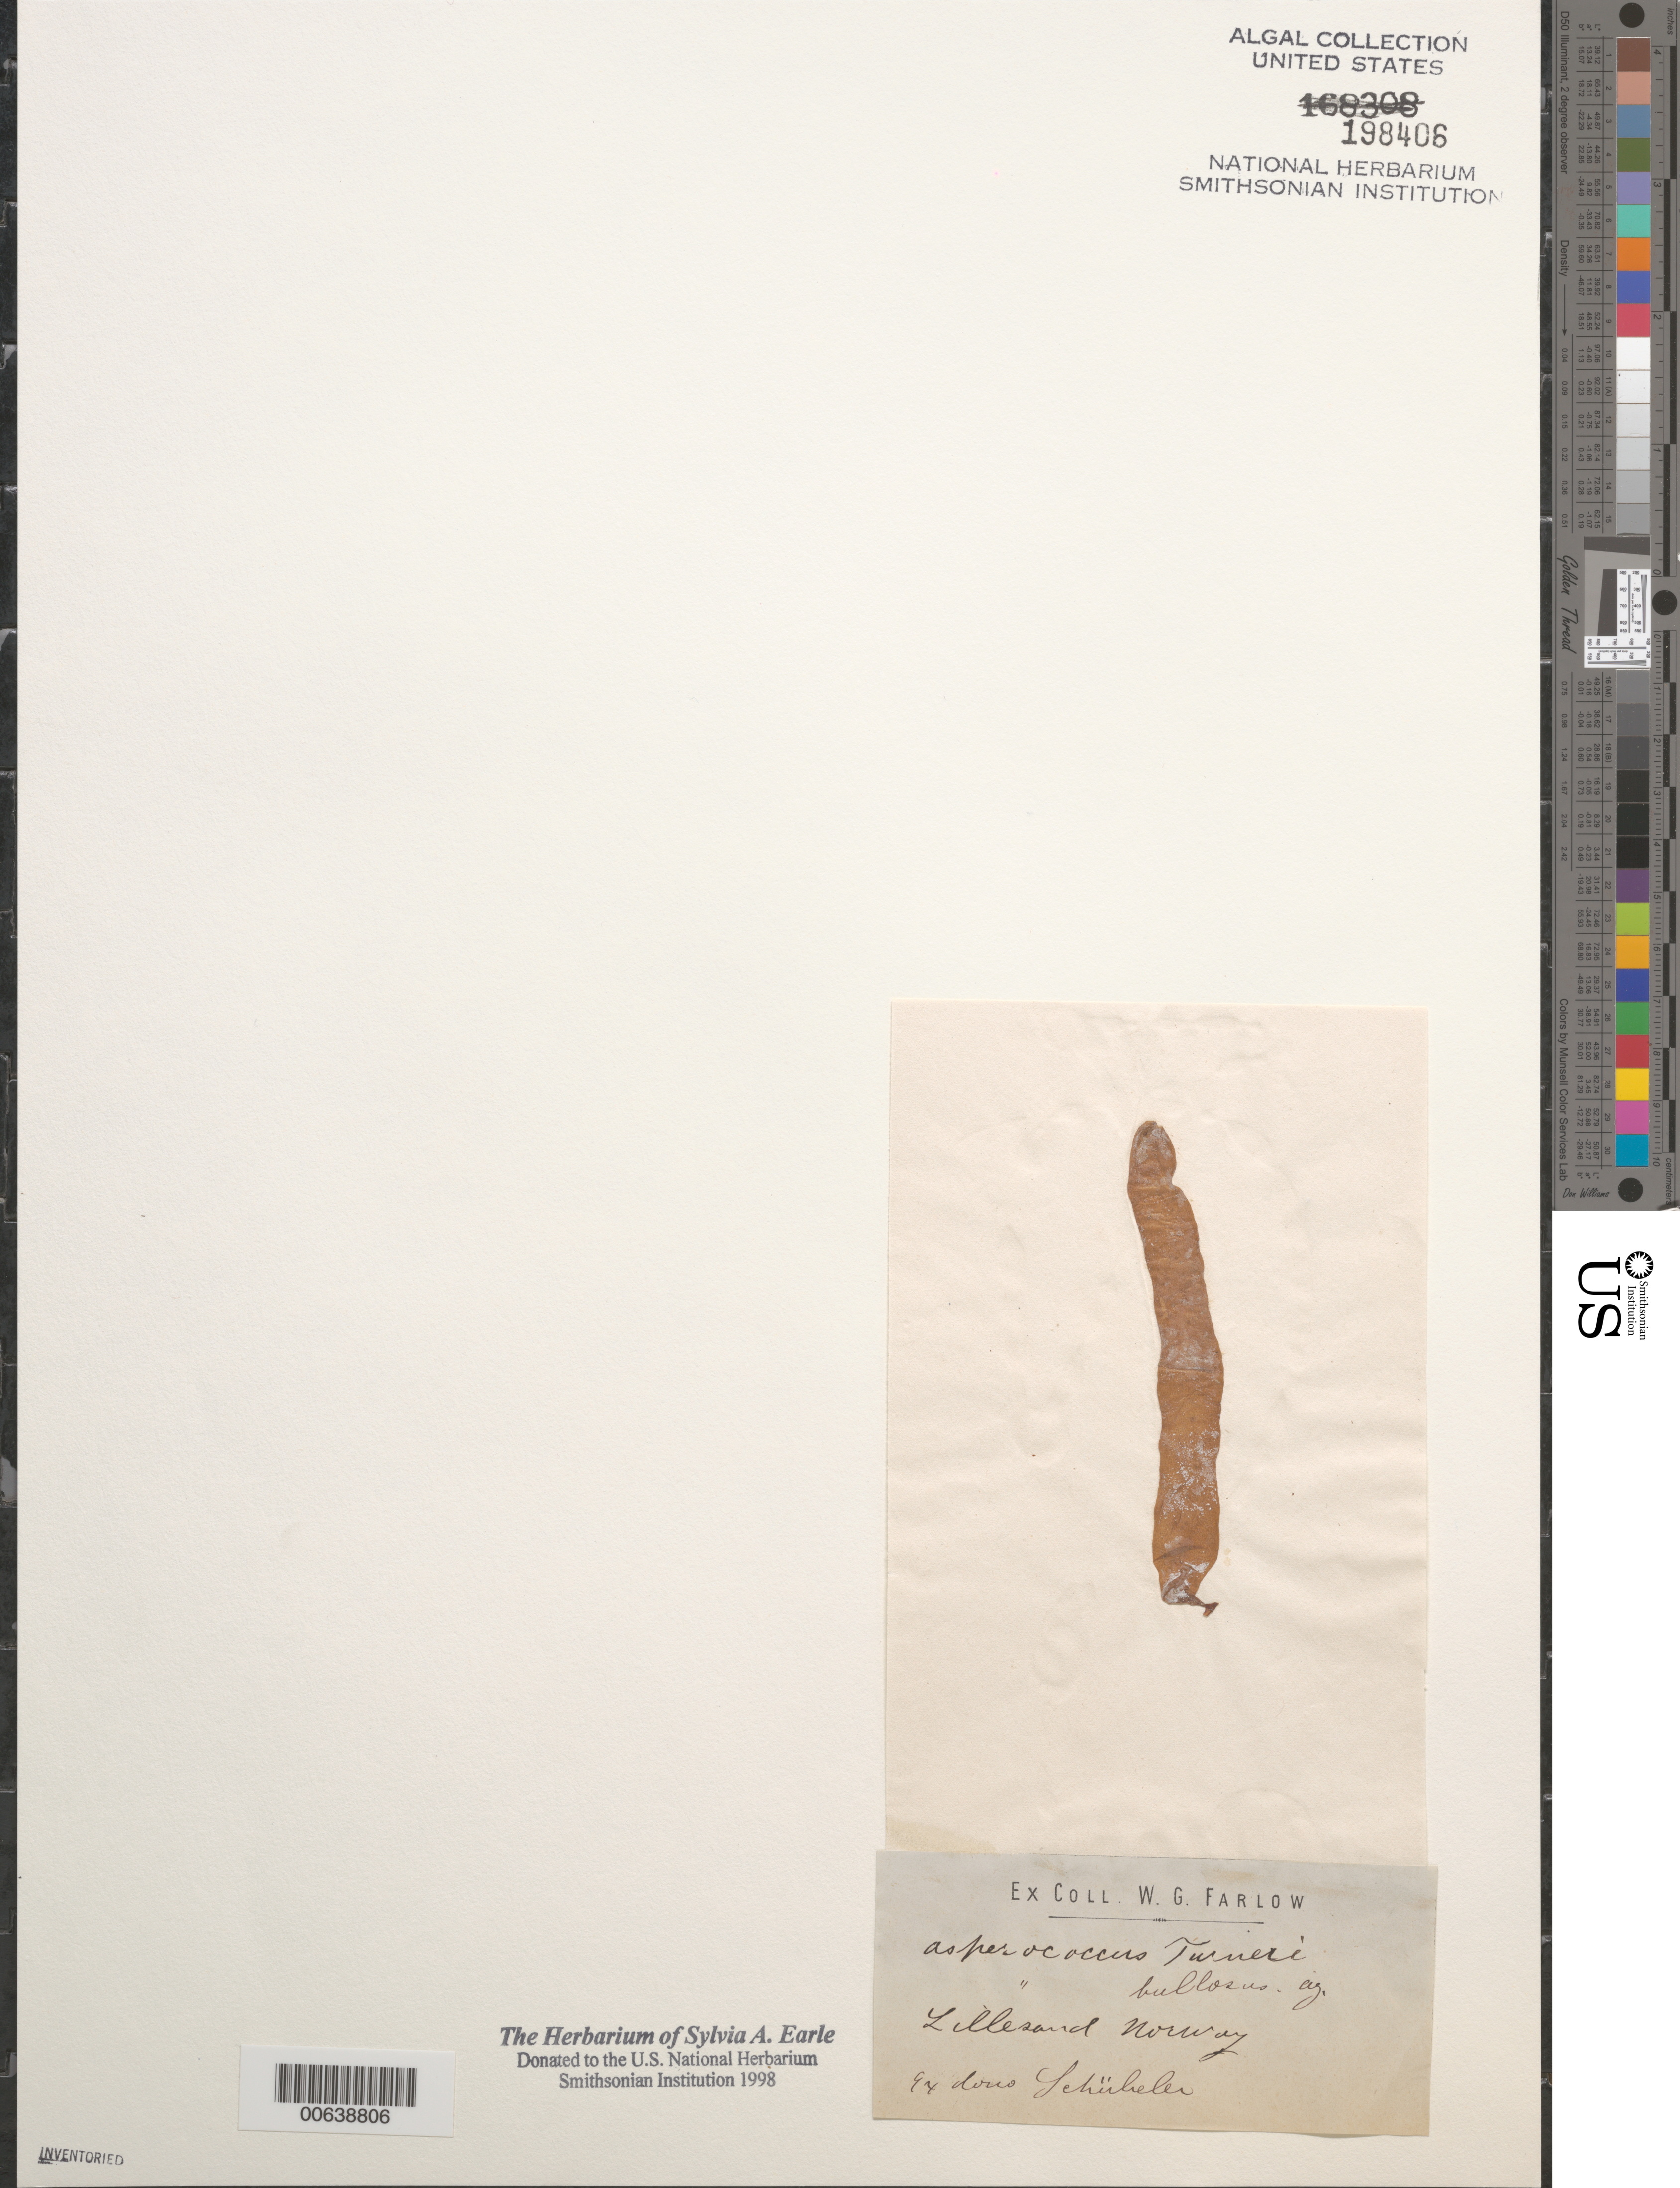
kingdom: Chromista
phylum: Ochrophyta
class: Phaeophyceae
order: Ectocarpales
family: Chordariaceae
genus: Asperococcus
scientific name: Asperococcus turneri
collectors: -. Schuebeler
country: Norway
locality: Liiesand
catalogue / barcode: US 198406